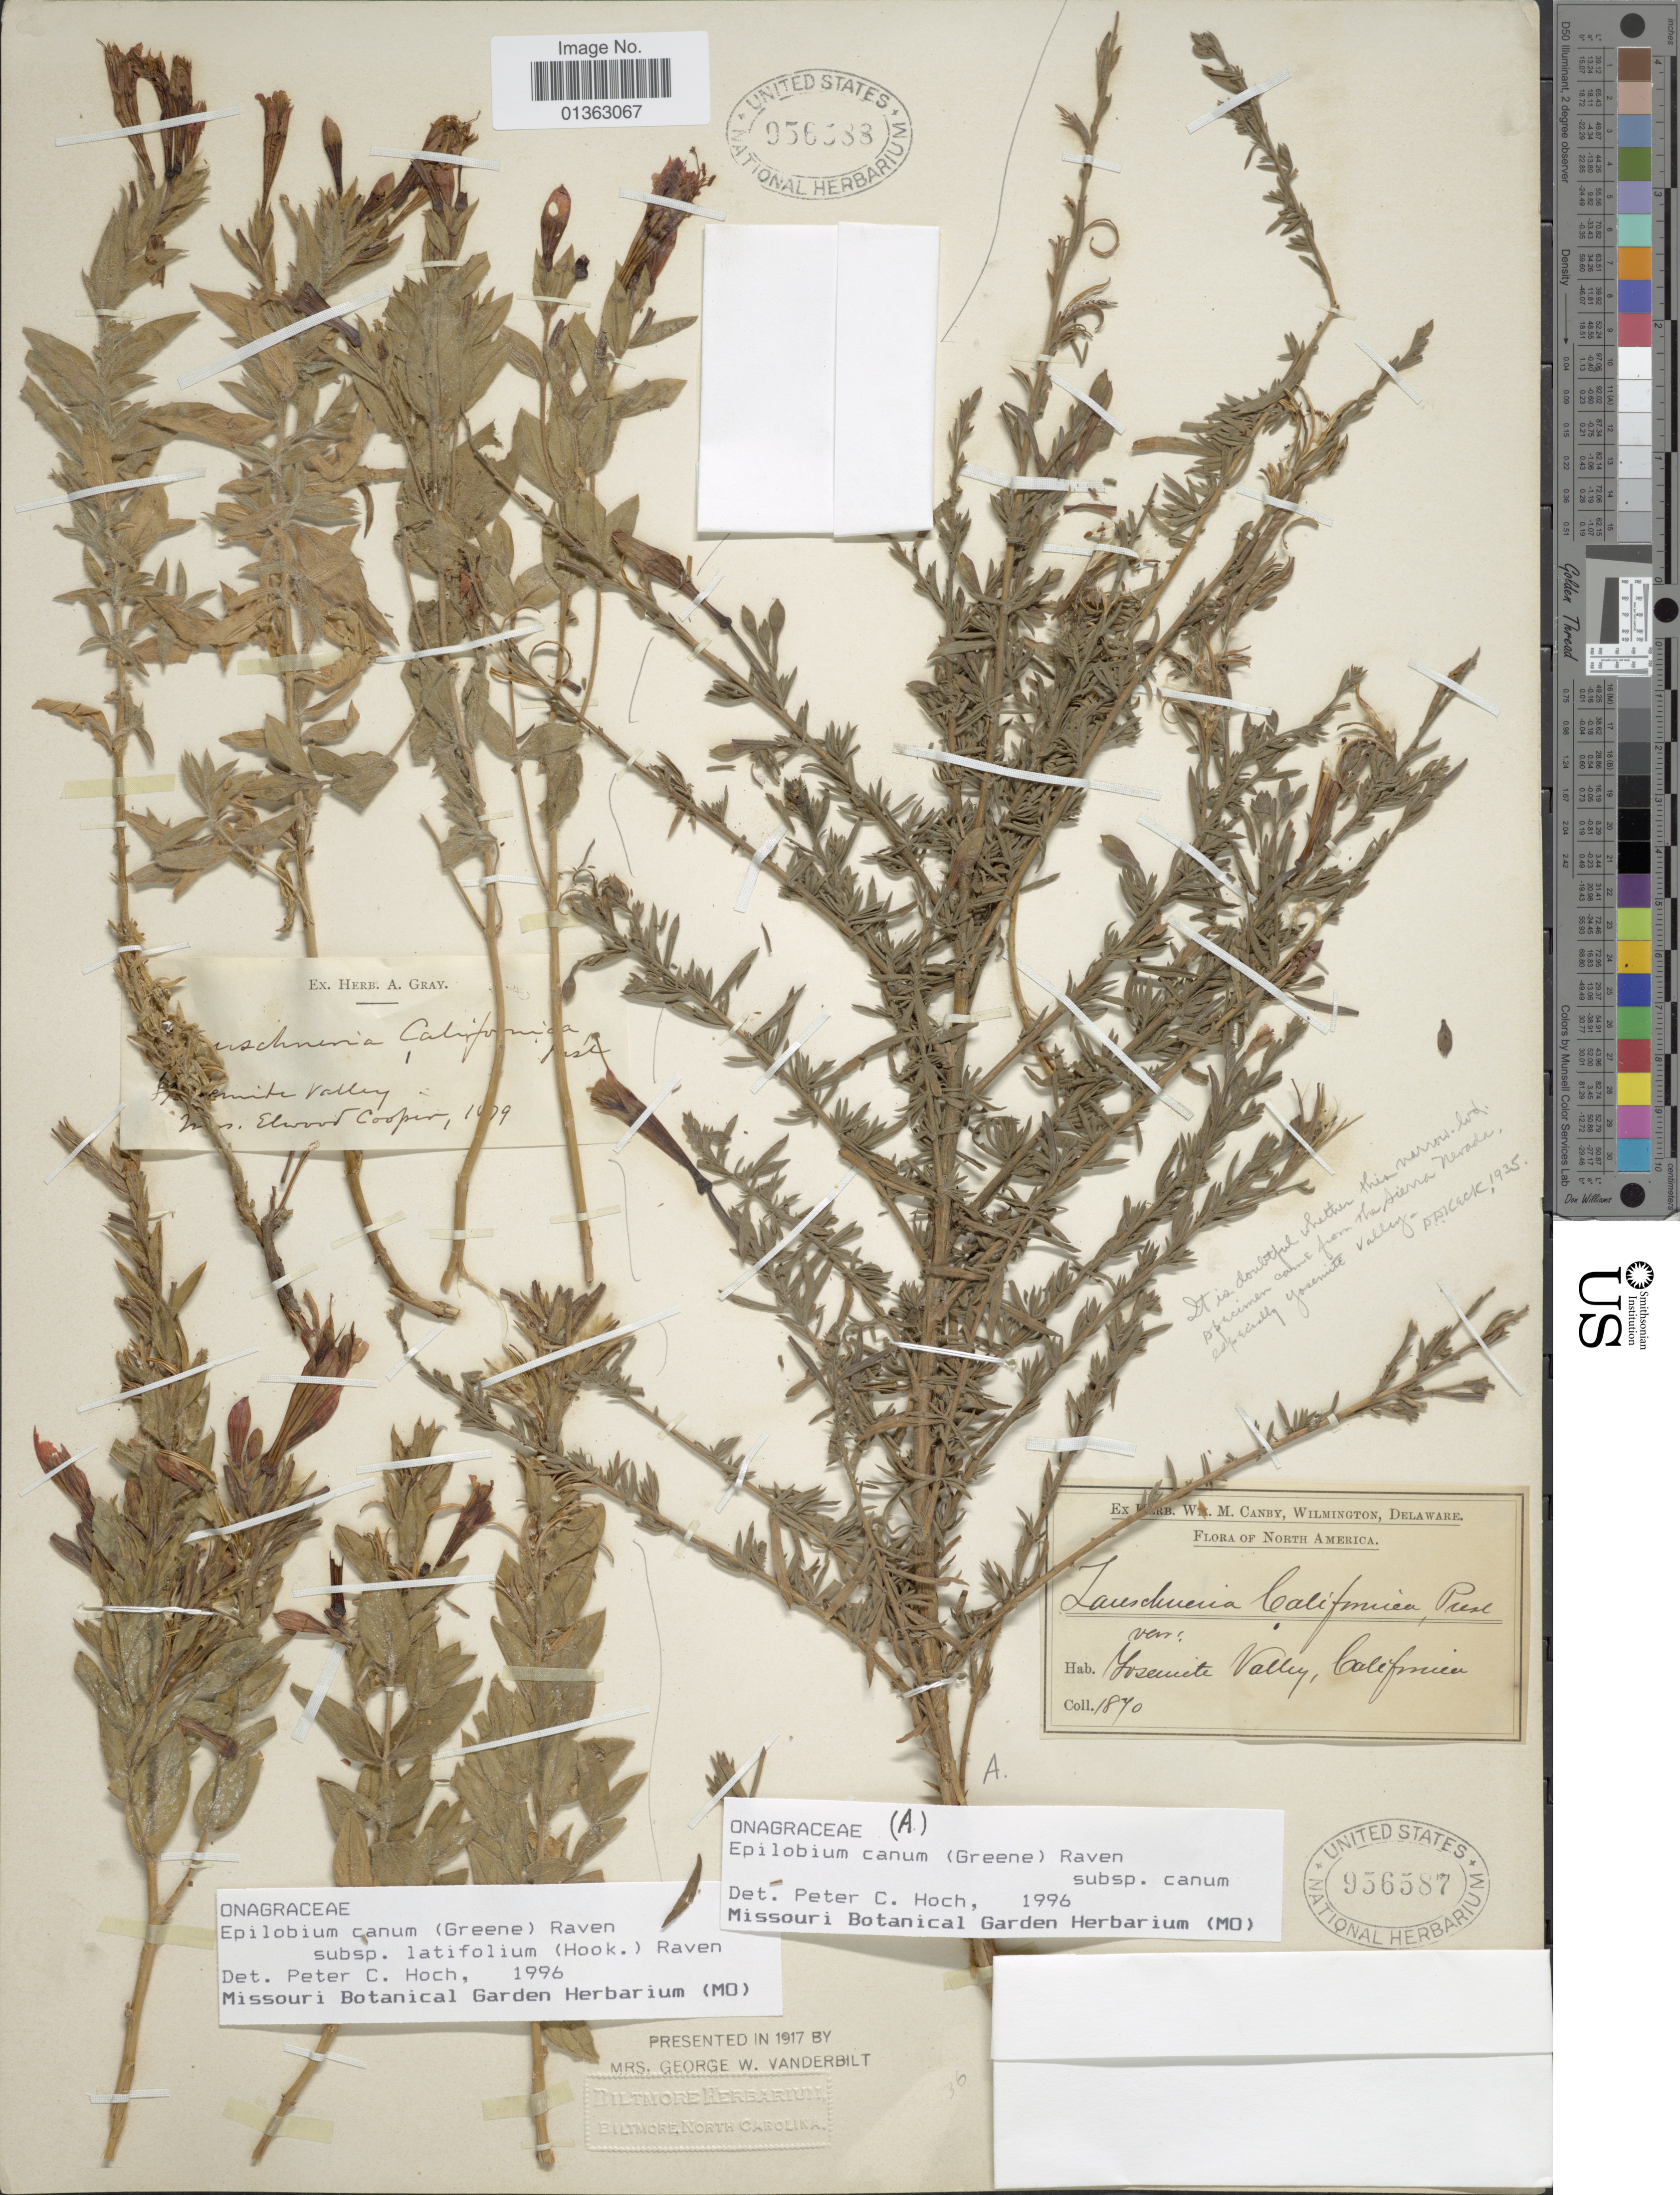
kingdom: Plantae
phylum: Tracheophyta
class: Magnoliopsida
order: Myrtales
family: Onagraceae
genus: Epilobium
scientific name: Epilobium canum subsp. canum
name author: (Greene) P.H. Raven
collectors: W. M. Canby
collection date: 1870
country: United States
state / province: California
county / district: Mariposa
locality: Yosemite Valley.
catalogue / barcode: US 956587